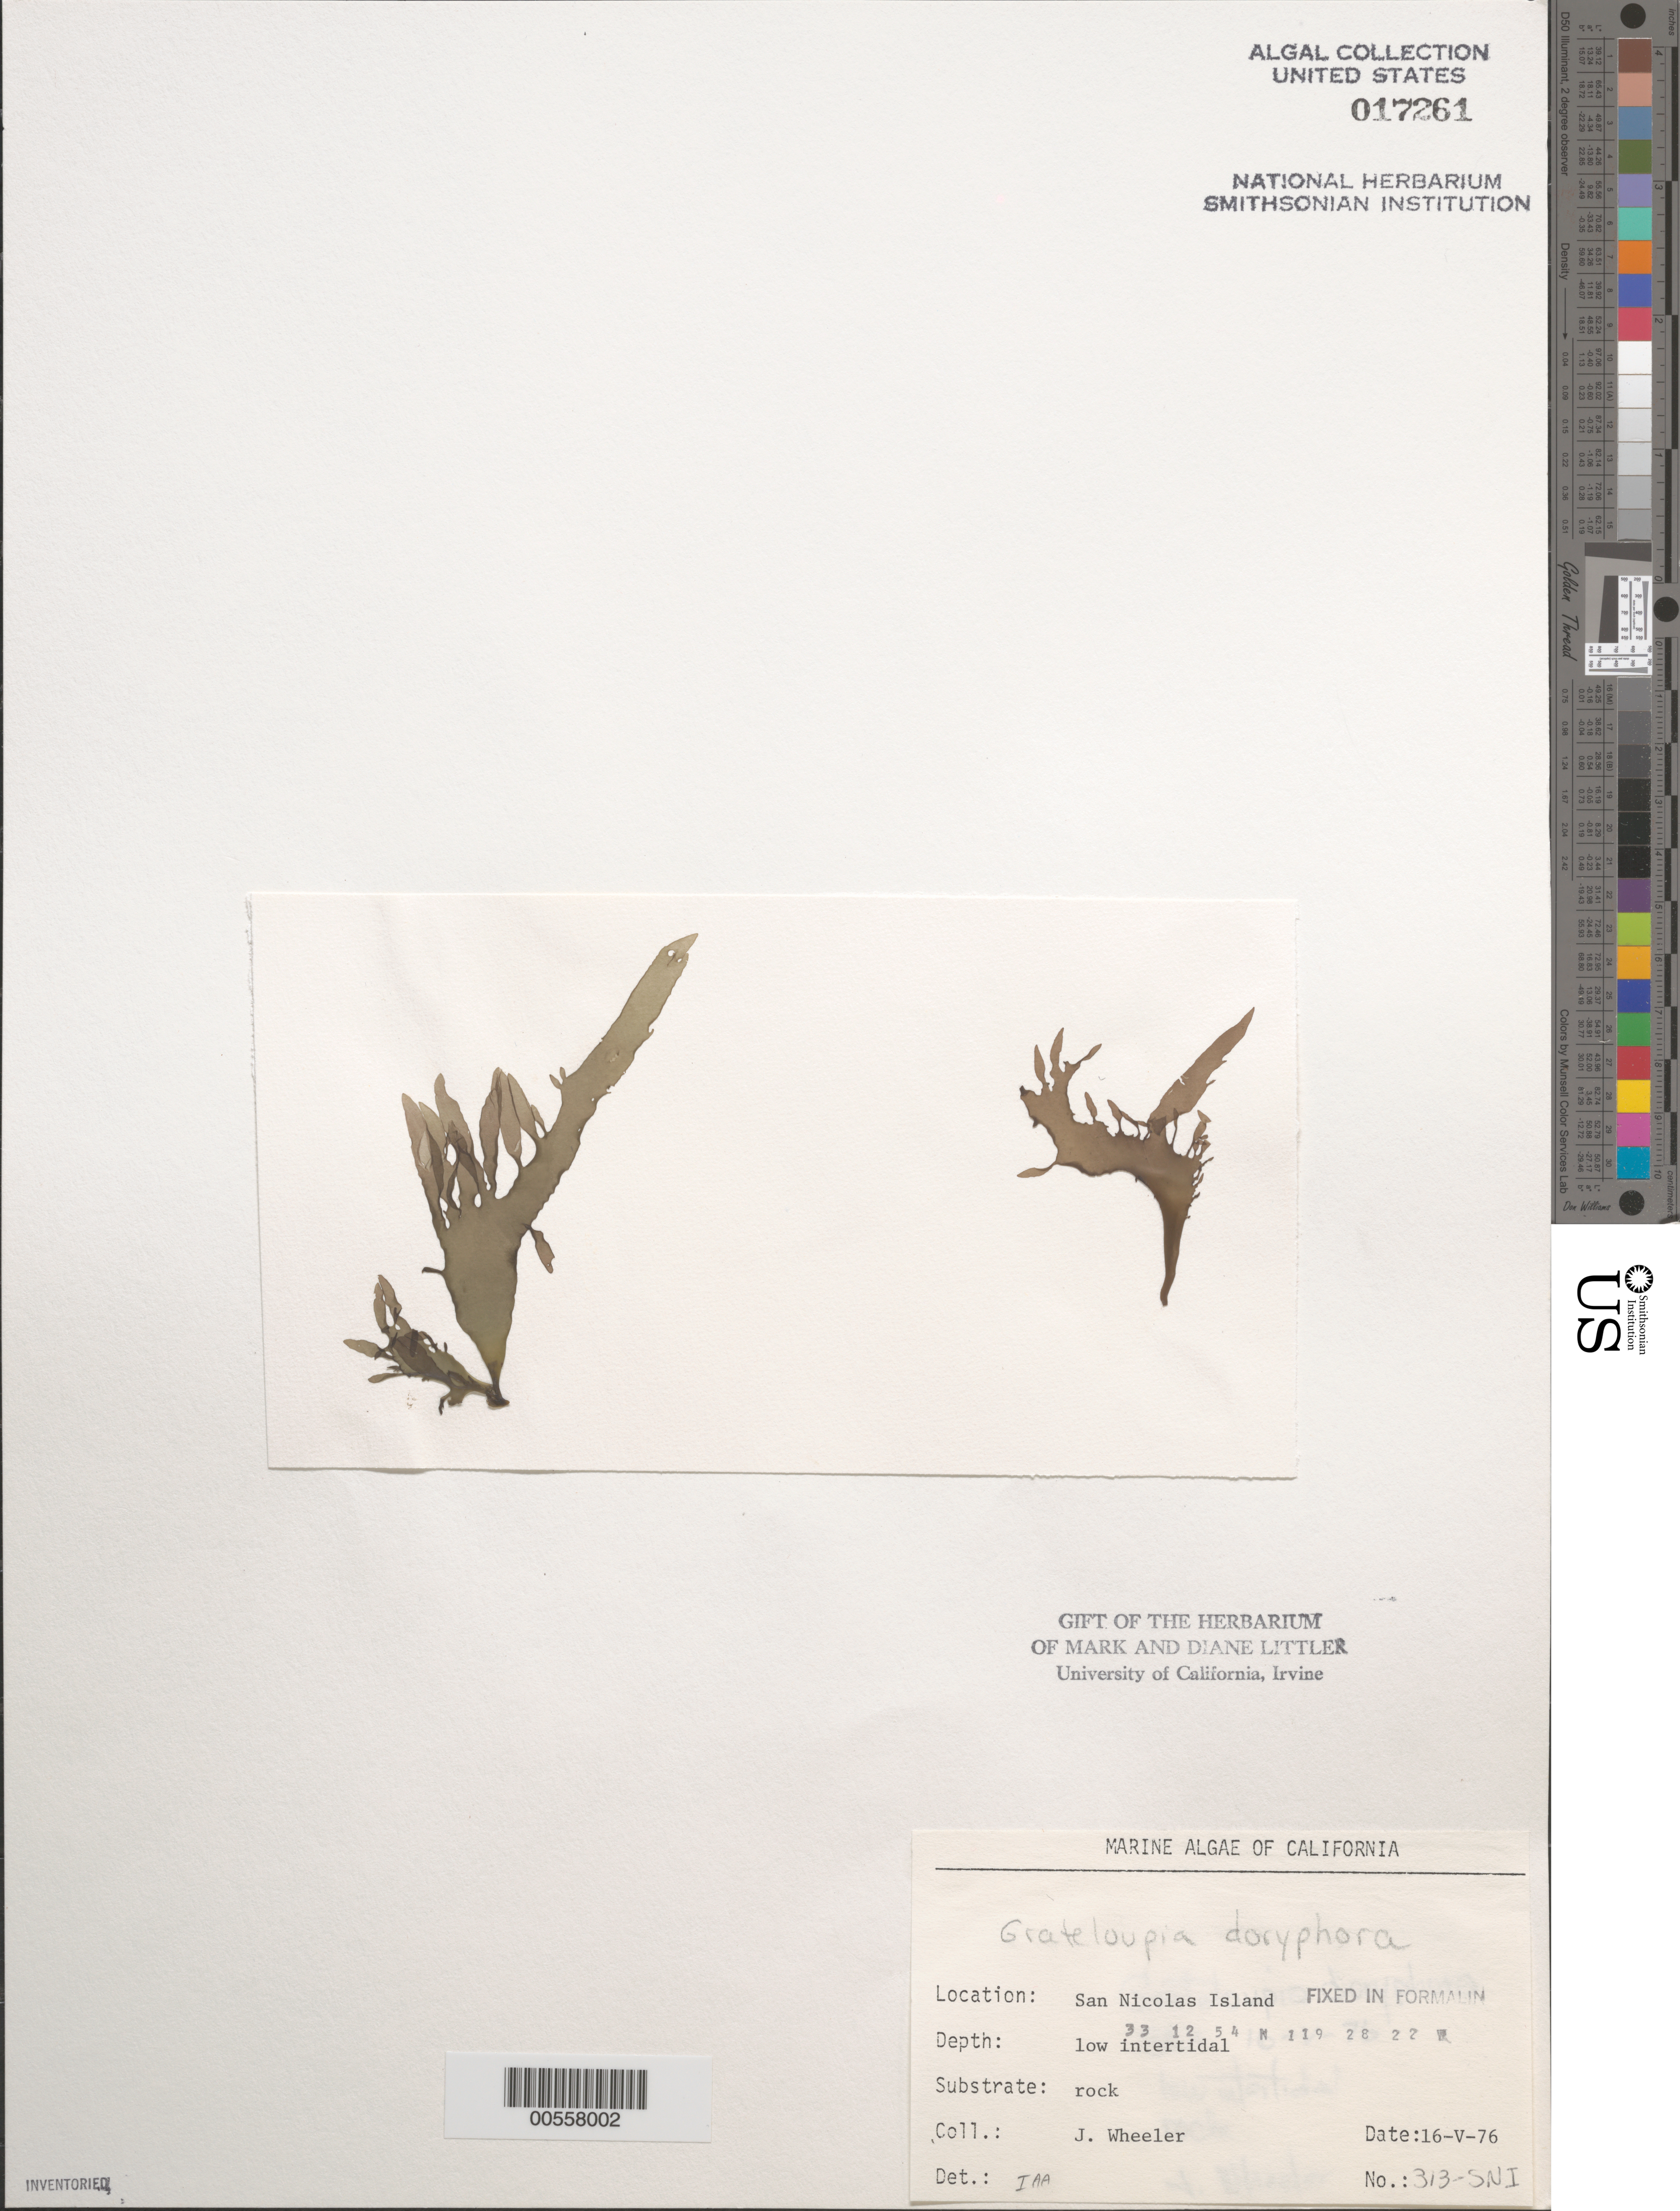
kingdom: Plantae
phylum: Rhodophyta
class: Florideophyceae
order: Halymeniales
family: Halymeniaceae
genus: Grateloupia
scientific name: Grateloupia doryphora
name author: (Mont.) Howe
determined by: Abbott, Isabella A.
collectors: J. L. Wheeler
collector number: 313-SNI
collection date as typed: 16 May 1976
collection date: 1976-05-16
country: United States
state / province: California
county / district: Ventura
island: San Nicolas Island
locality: Dutch Harbor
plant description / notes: BLM-SOCALBIGHT Rocky Intertidal Survey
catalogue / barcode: US 17261